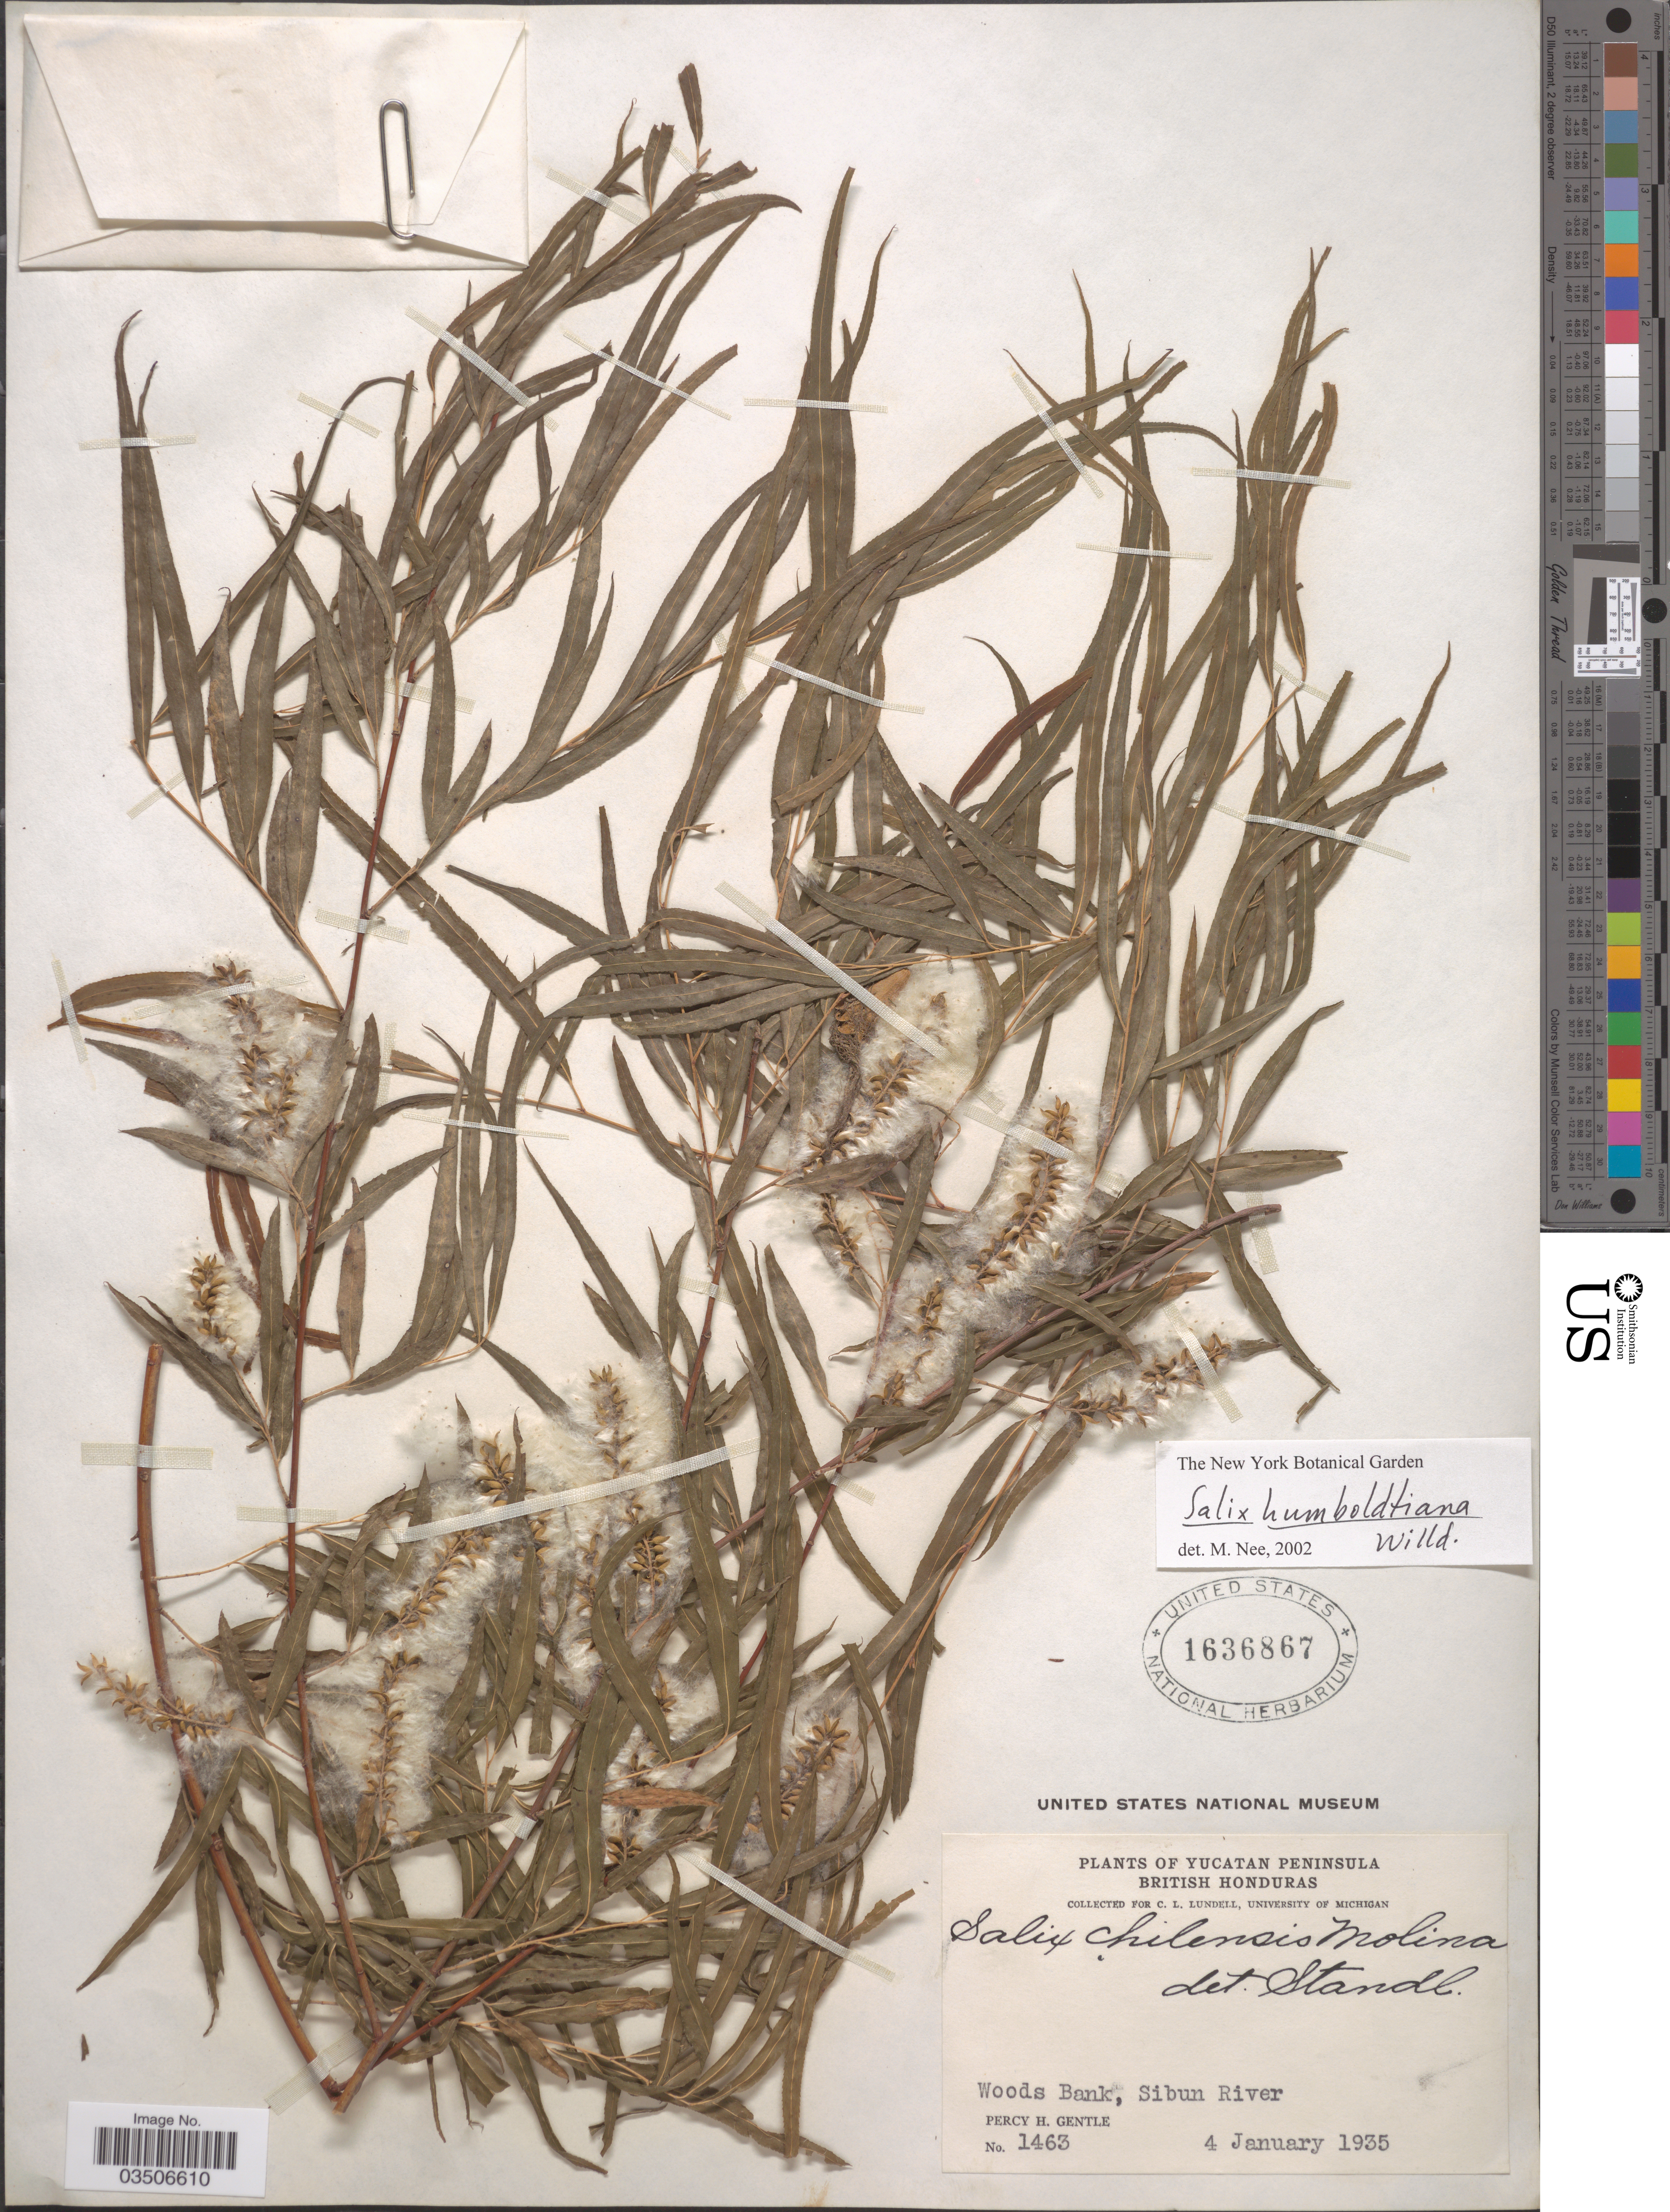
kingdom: Plantae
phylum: Tracheophyta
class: Magnoliopsida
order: Malpighiales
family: Salicaceae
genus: Salix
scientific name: Salix humboldtiana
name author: Willd.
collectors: P. H. Gentle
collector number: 1463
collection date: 1935-01-04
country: Belize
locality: Yucatan Peninsula. British Honduras. Woods Bank, Sibun River.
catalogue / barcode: US 1636867